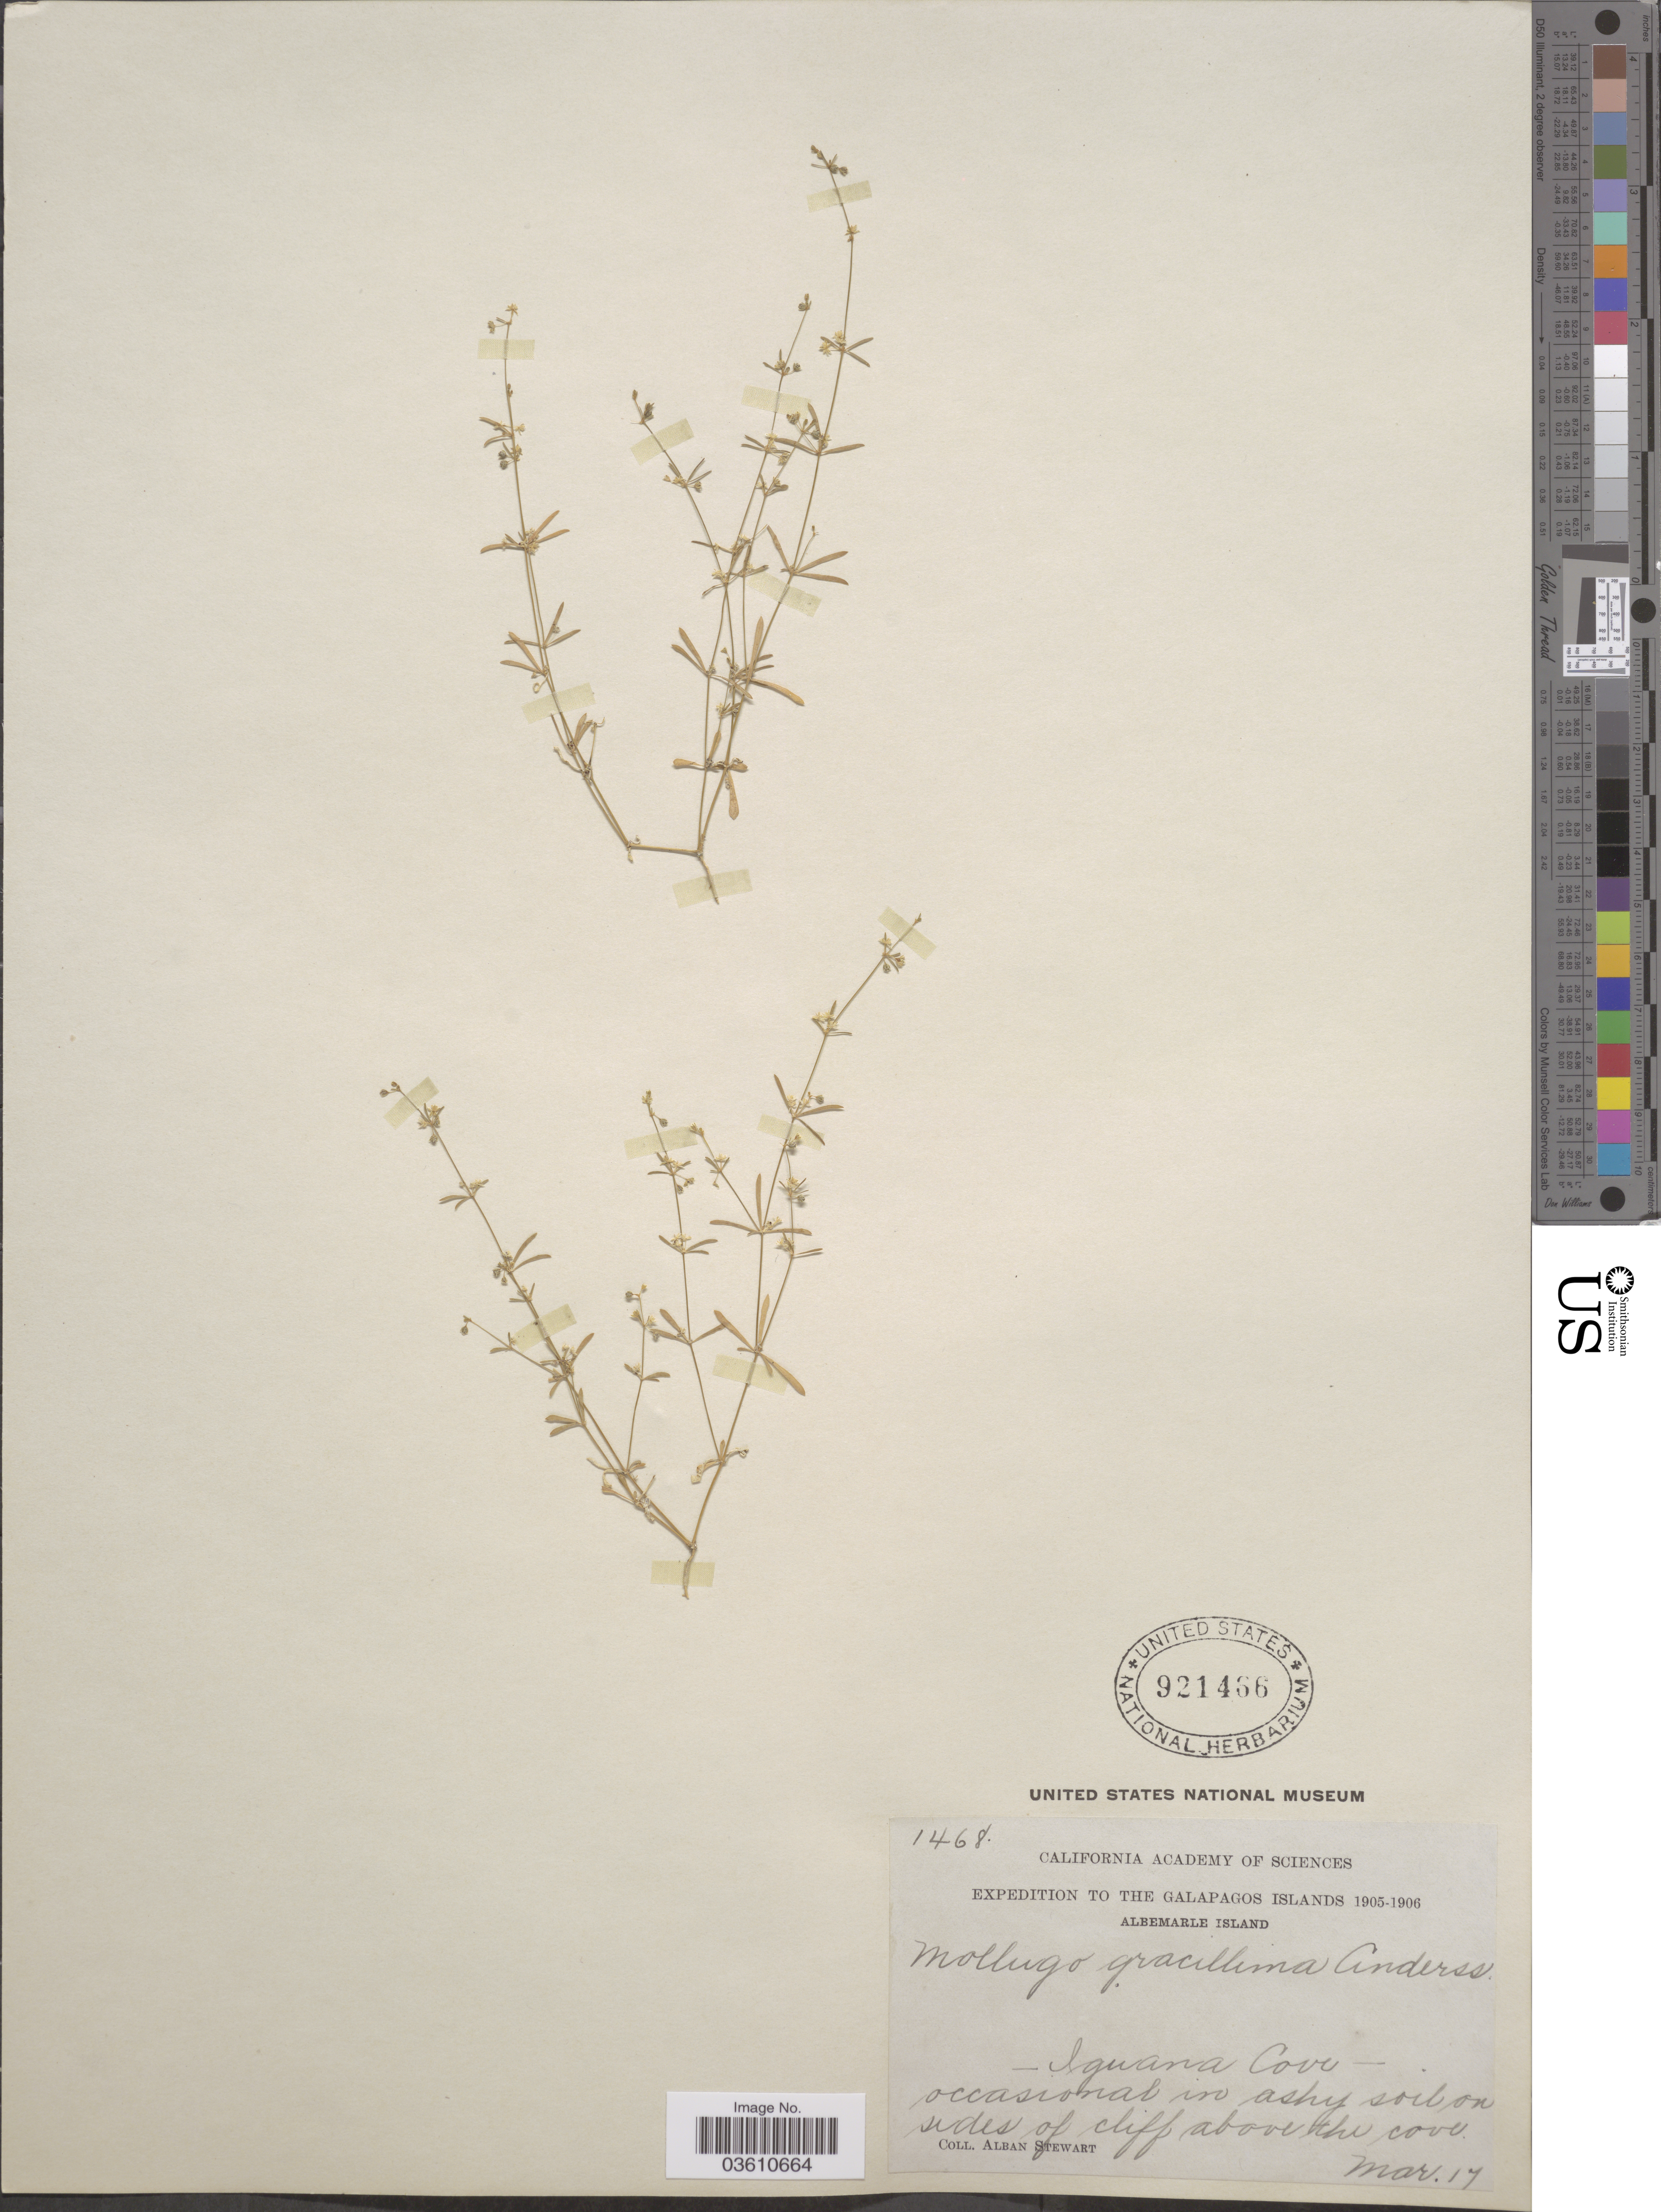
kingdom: Plantae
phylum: Tracheophyta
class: Magnoliopsida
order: Caryophyllales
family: Molluginaceae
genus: Mollugo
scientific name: Mollugo flavescens subsp. gracillima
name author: (Andersson) Eliasson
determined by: Strong, Mark T., (BOT), Smithsonian Institution - National Museum of Natural History (UNITED STATES)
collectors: A. Stewart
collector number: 1468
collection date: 1905-03-17/1906-03-17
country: Ecuador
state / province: Colón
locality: The Galapagos Islands. Albemarle Island. Iguana Cove.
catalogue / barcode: US 921466